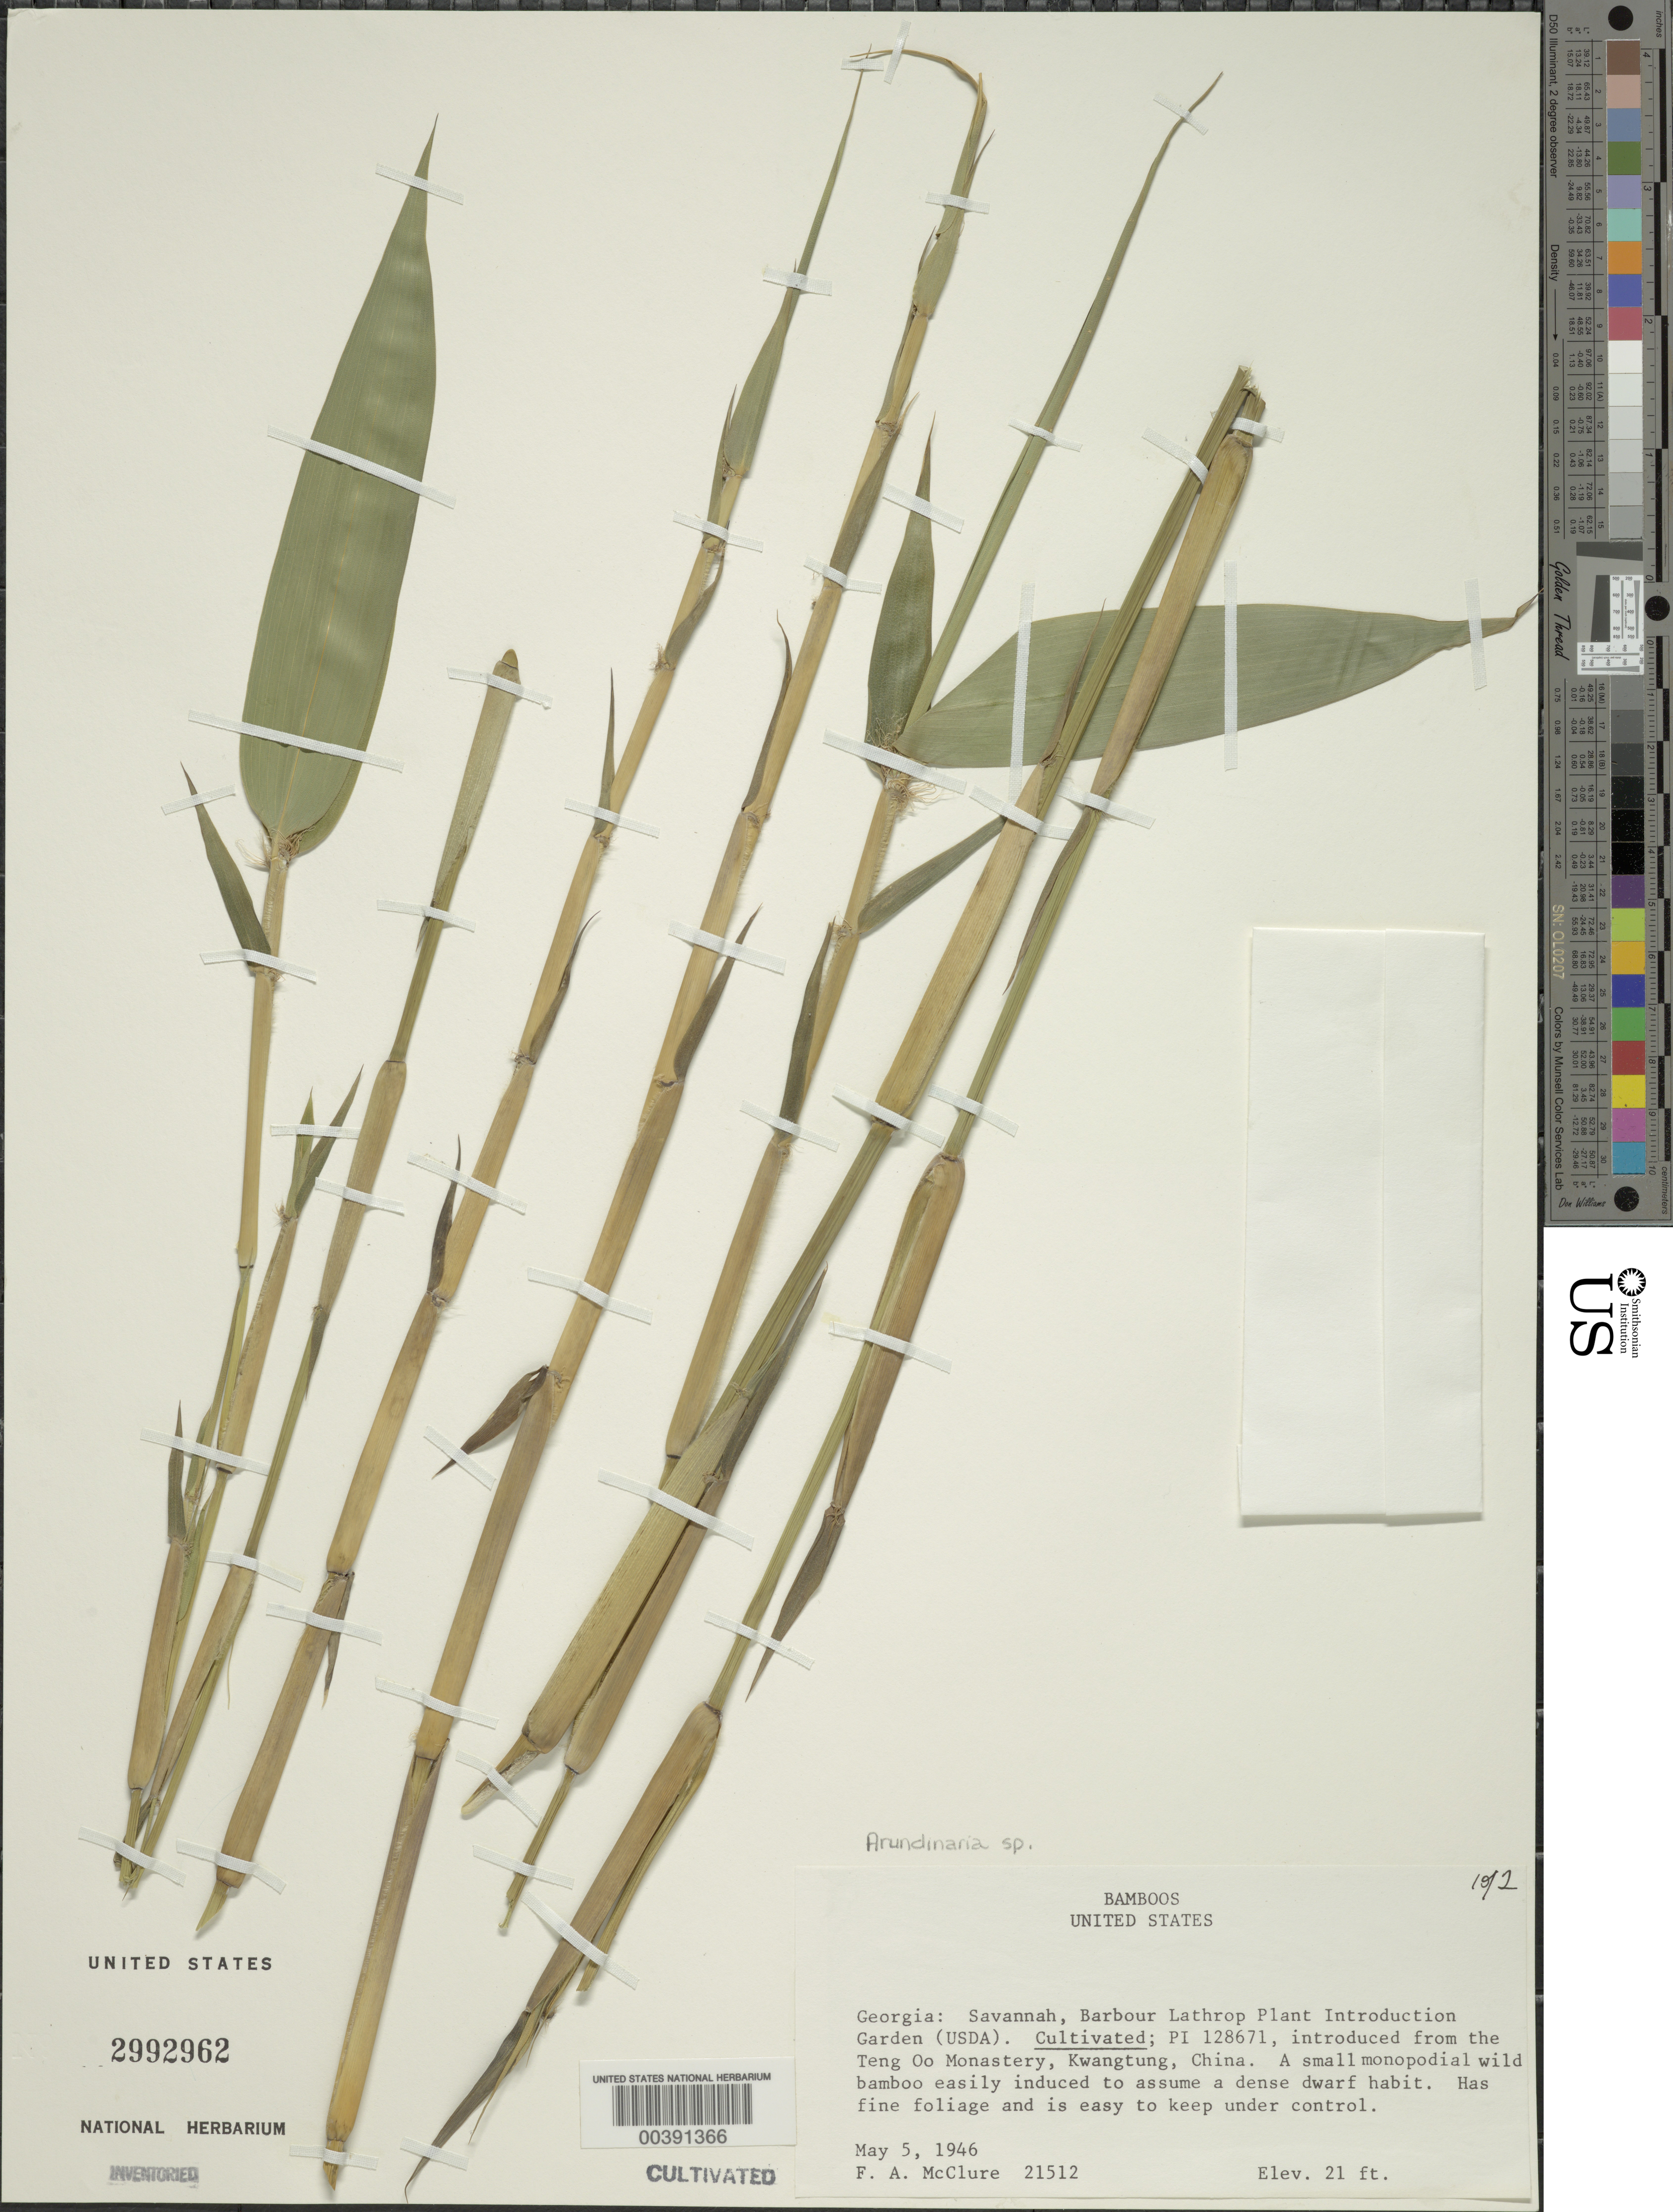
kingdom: Plantae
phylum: Tracheophyta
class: Liliopsida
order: Poales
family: Poaceae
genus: Arundinaria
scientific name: Arundinaria sp.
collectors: F. A. McClure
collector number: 21512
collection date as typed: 05 May 1946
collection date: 1946-05-05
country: United States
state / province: Georgia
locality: Savannah, Barbour Lathrop Plant Introduction Garden (USDA)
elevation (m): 6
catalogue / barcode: US 2992962